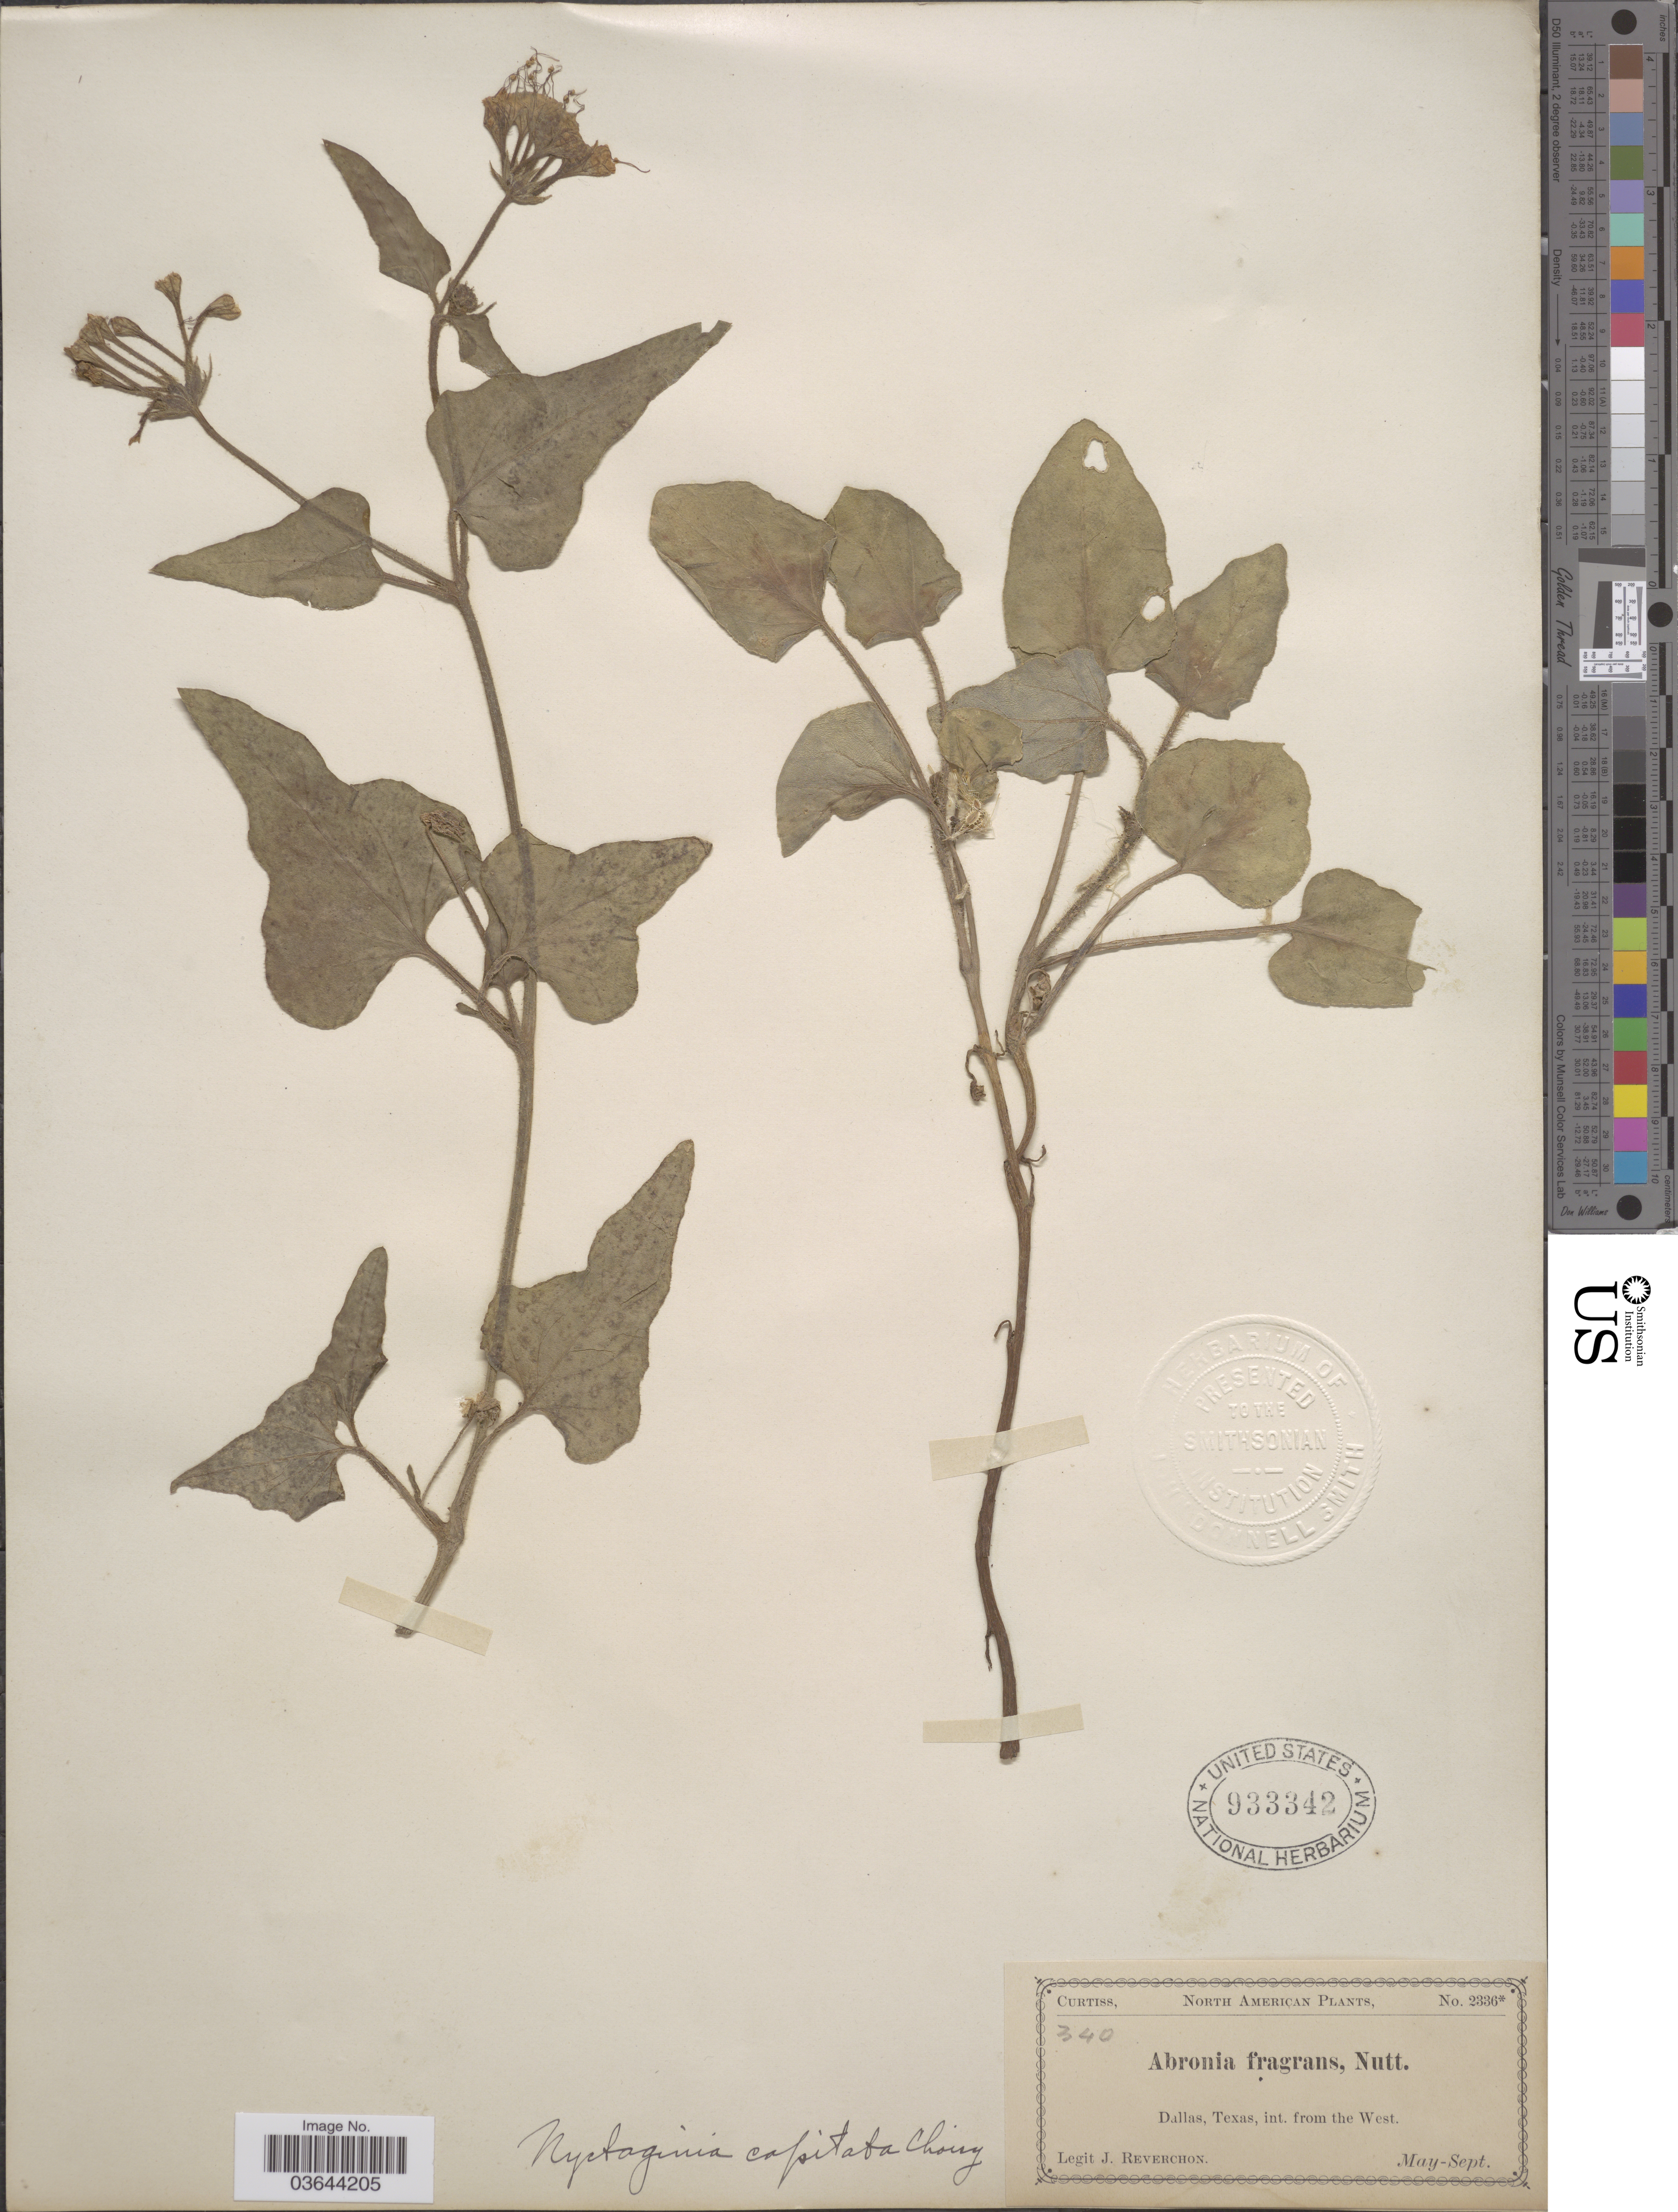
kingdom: Plantae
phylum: Tracheophyta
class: Magnoliopsida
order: Caryophyllales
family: Nyctaginaceae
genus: Nyctaginia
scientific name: Nyctaginia capitata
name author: Choisy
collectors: J. Reverchon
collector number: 2336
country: United States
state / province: Texas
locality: Dallas. int. from the West.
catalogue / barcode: US 933342